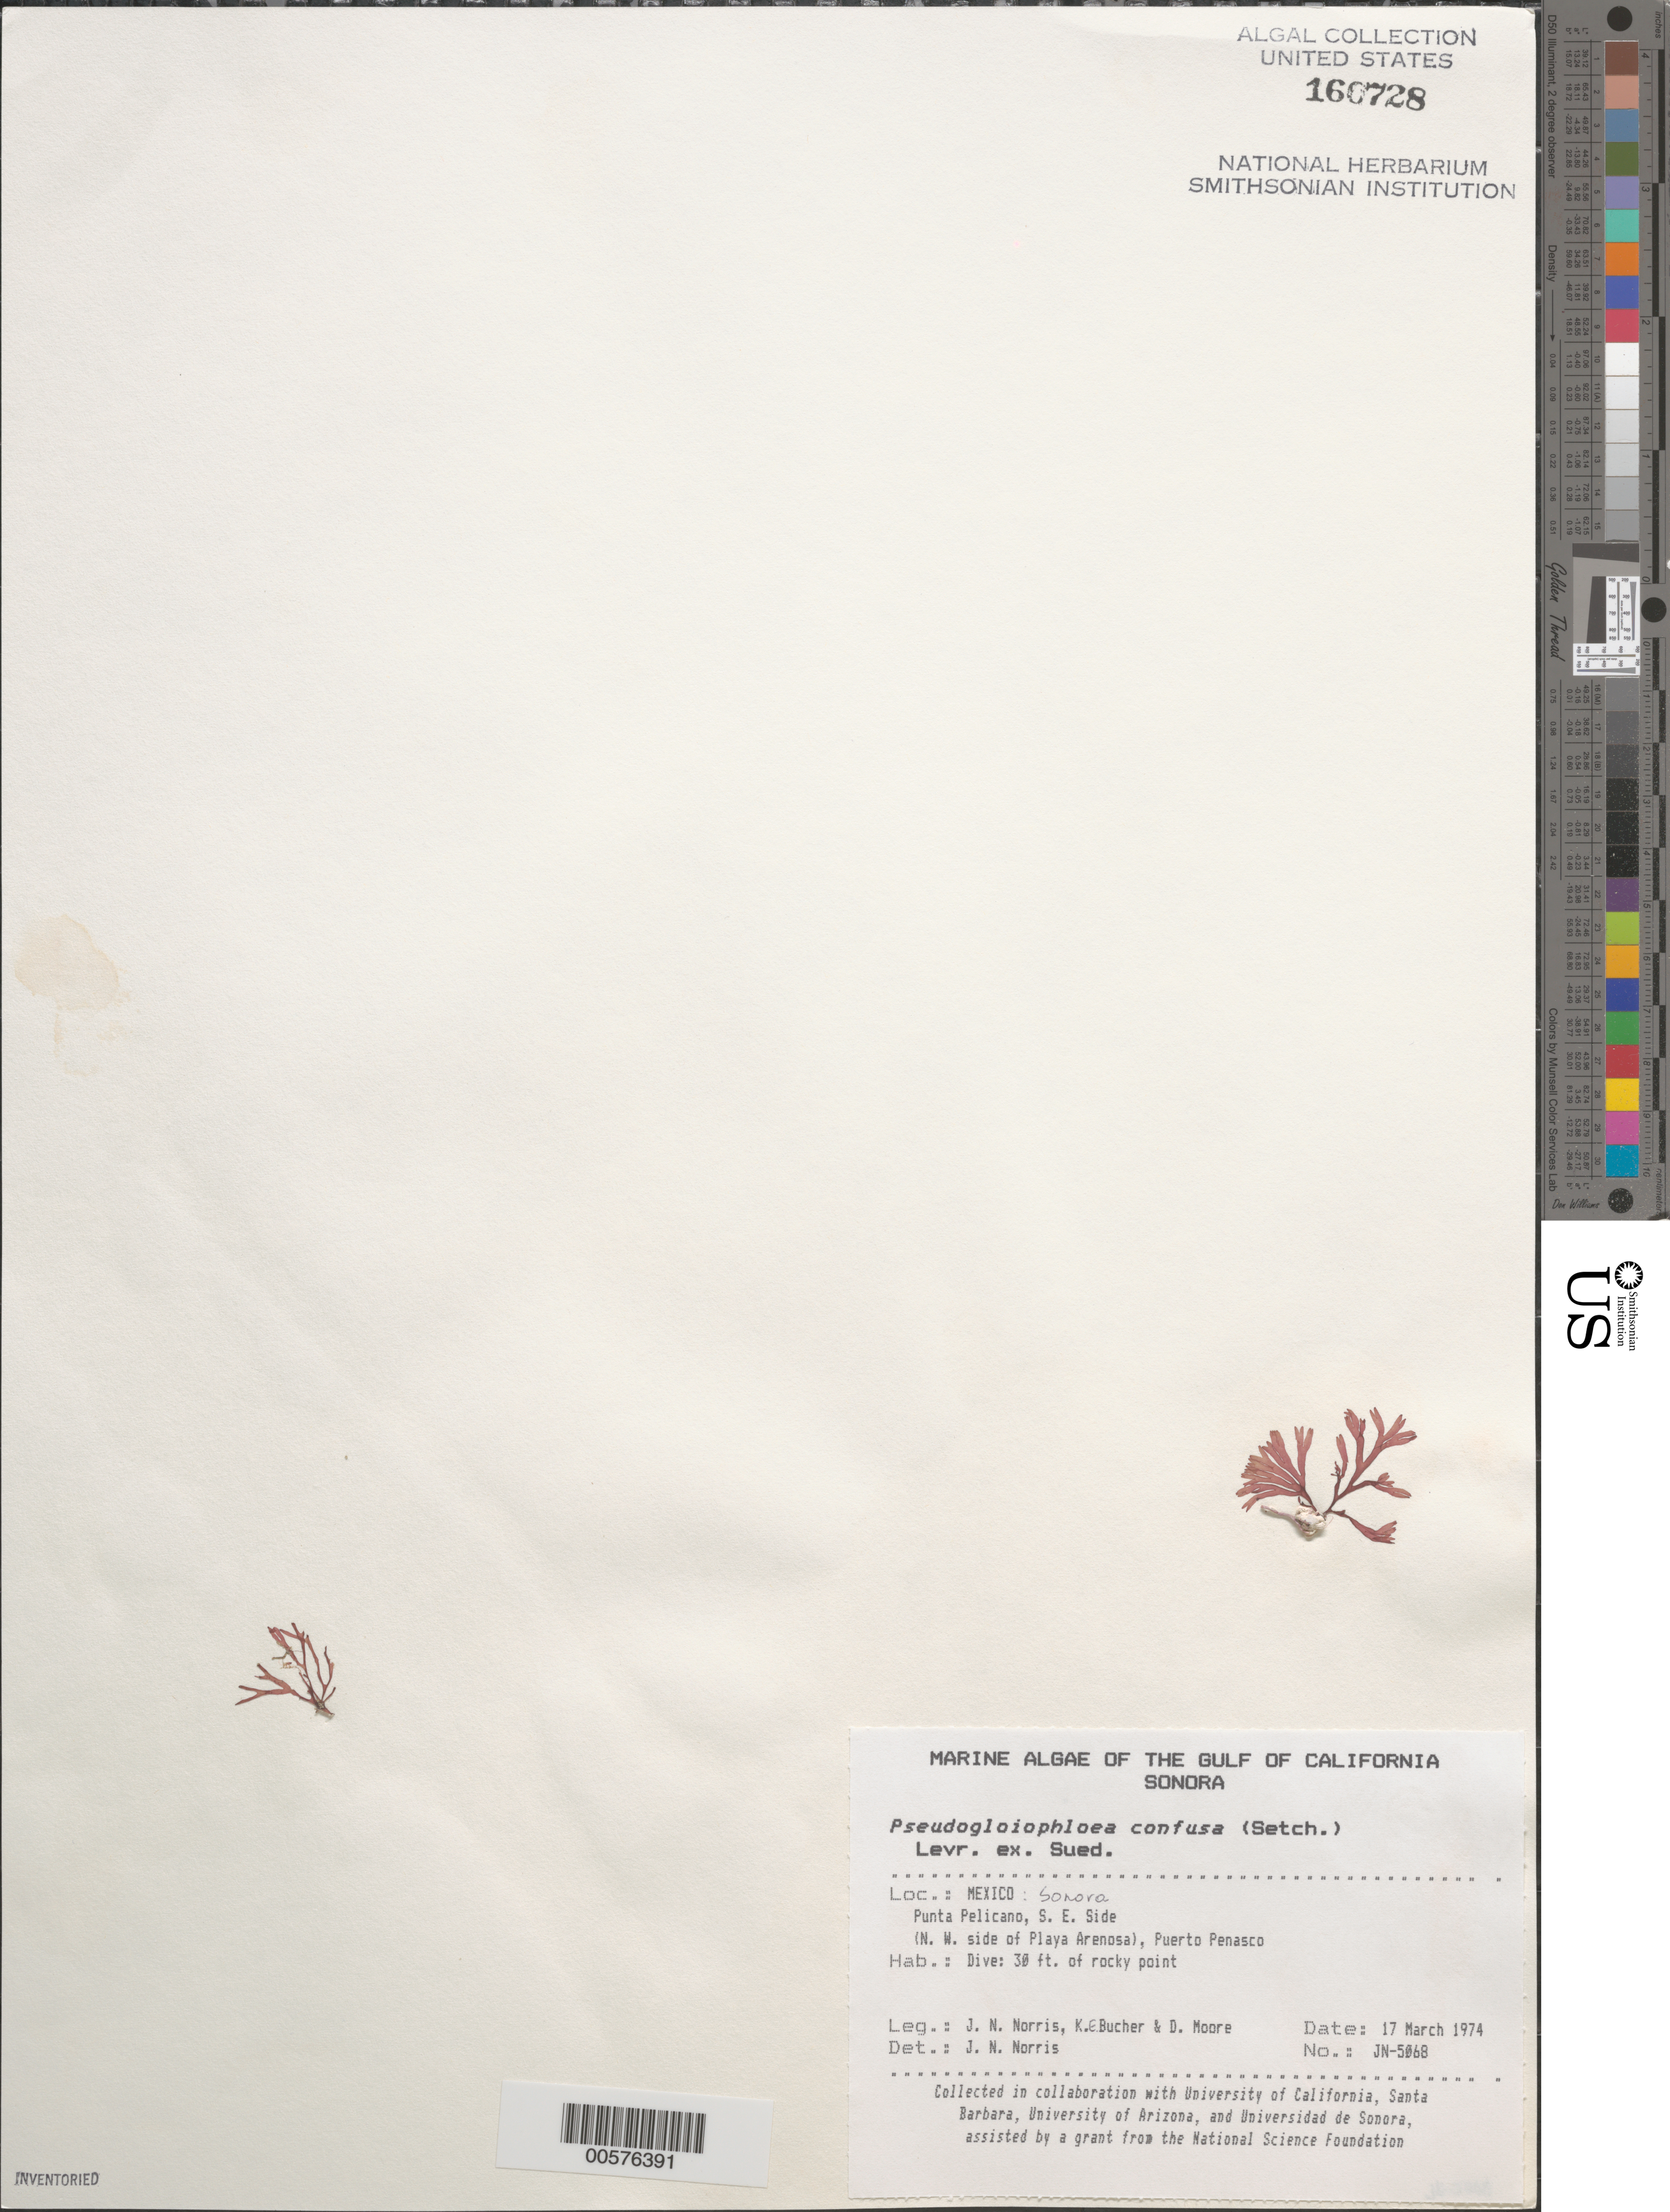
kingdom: Plantae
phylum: Rhodophyta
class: Florideophyceae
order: Nemaliales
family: Scinaiaceae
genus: Scinaia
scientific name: Scinaia confusa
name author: (Setch.) Huisman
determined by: Algae name updating Project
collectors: J. N. Norris, K. E. Bucher & D. Moore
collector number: JN-5068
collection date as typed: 17 Mar 1974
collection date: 1974-03-17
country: Mexico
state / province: Sonora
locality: Punta Pelicano, Puerto Penasco area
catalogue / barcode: US 160728